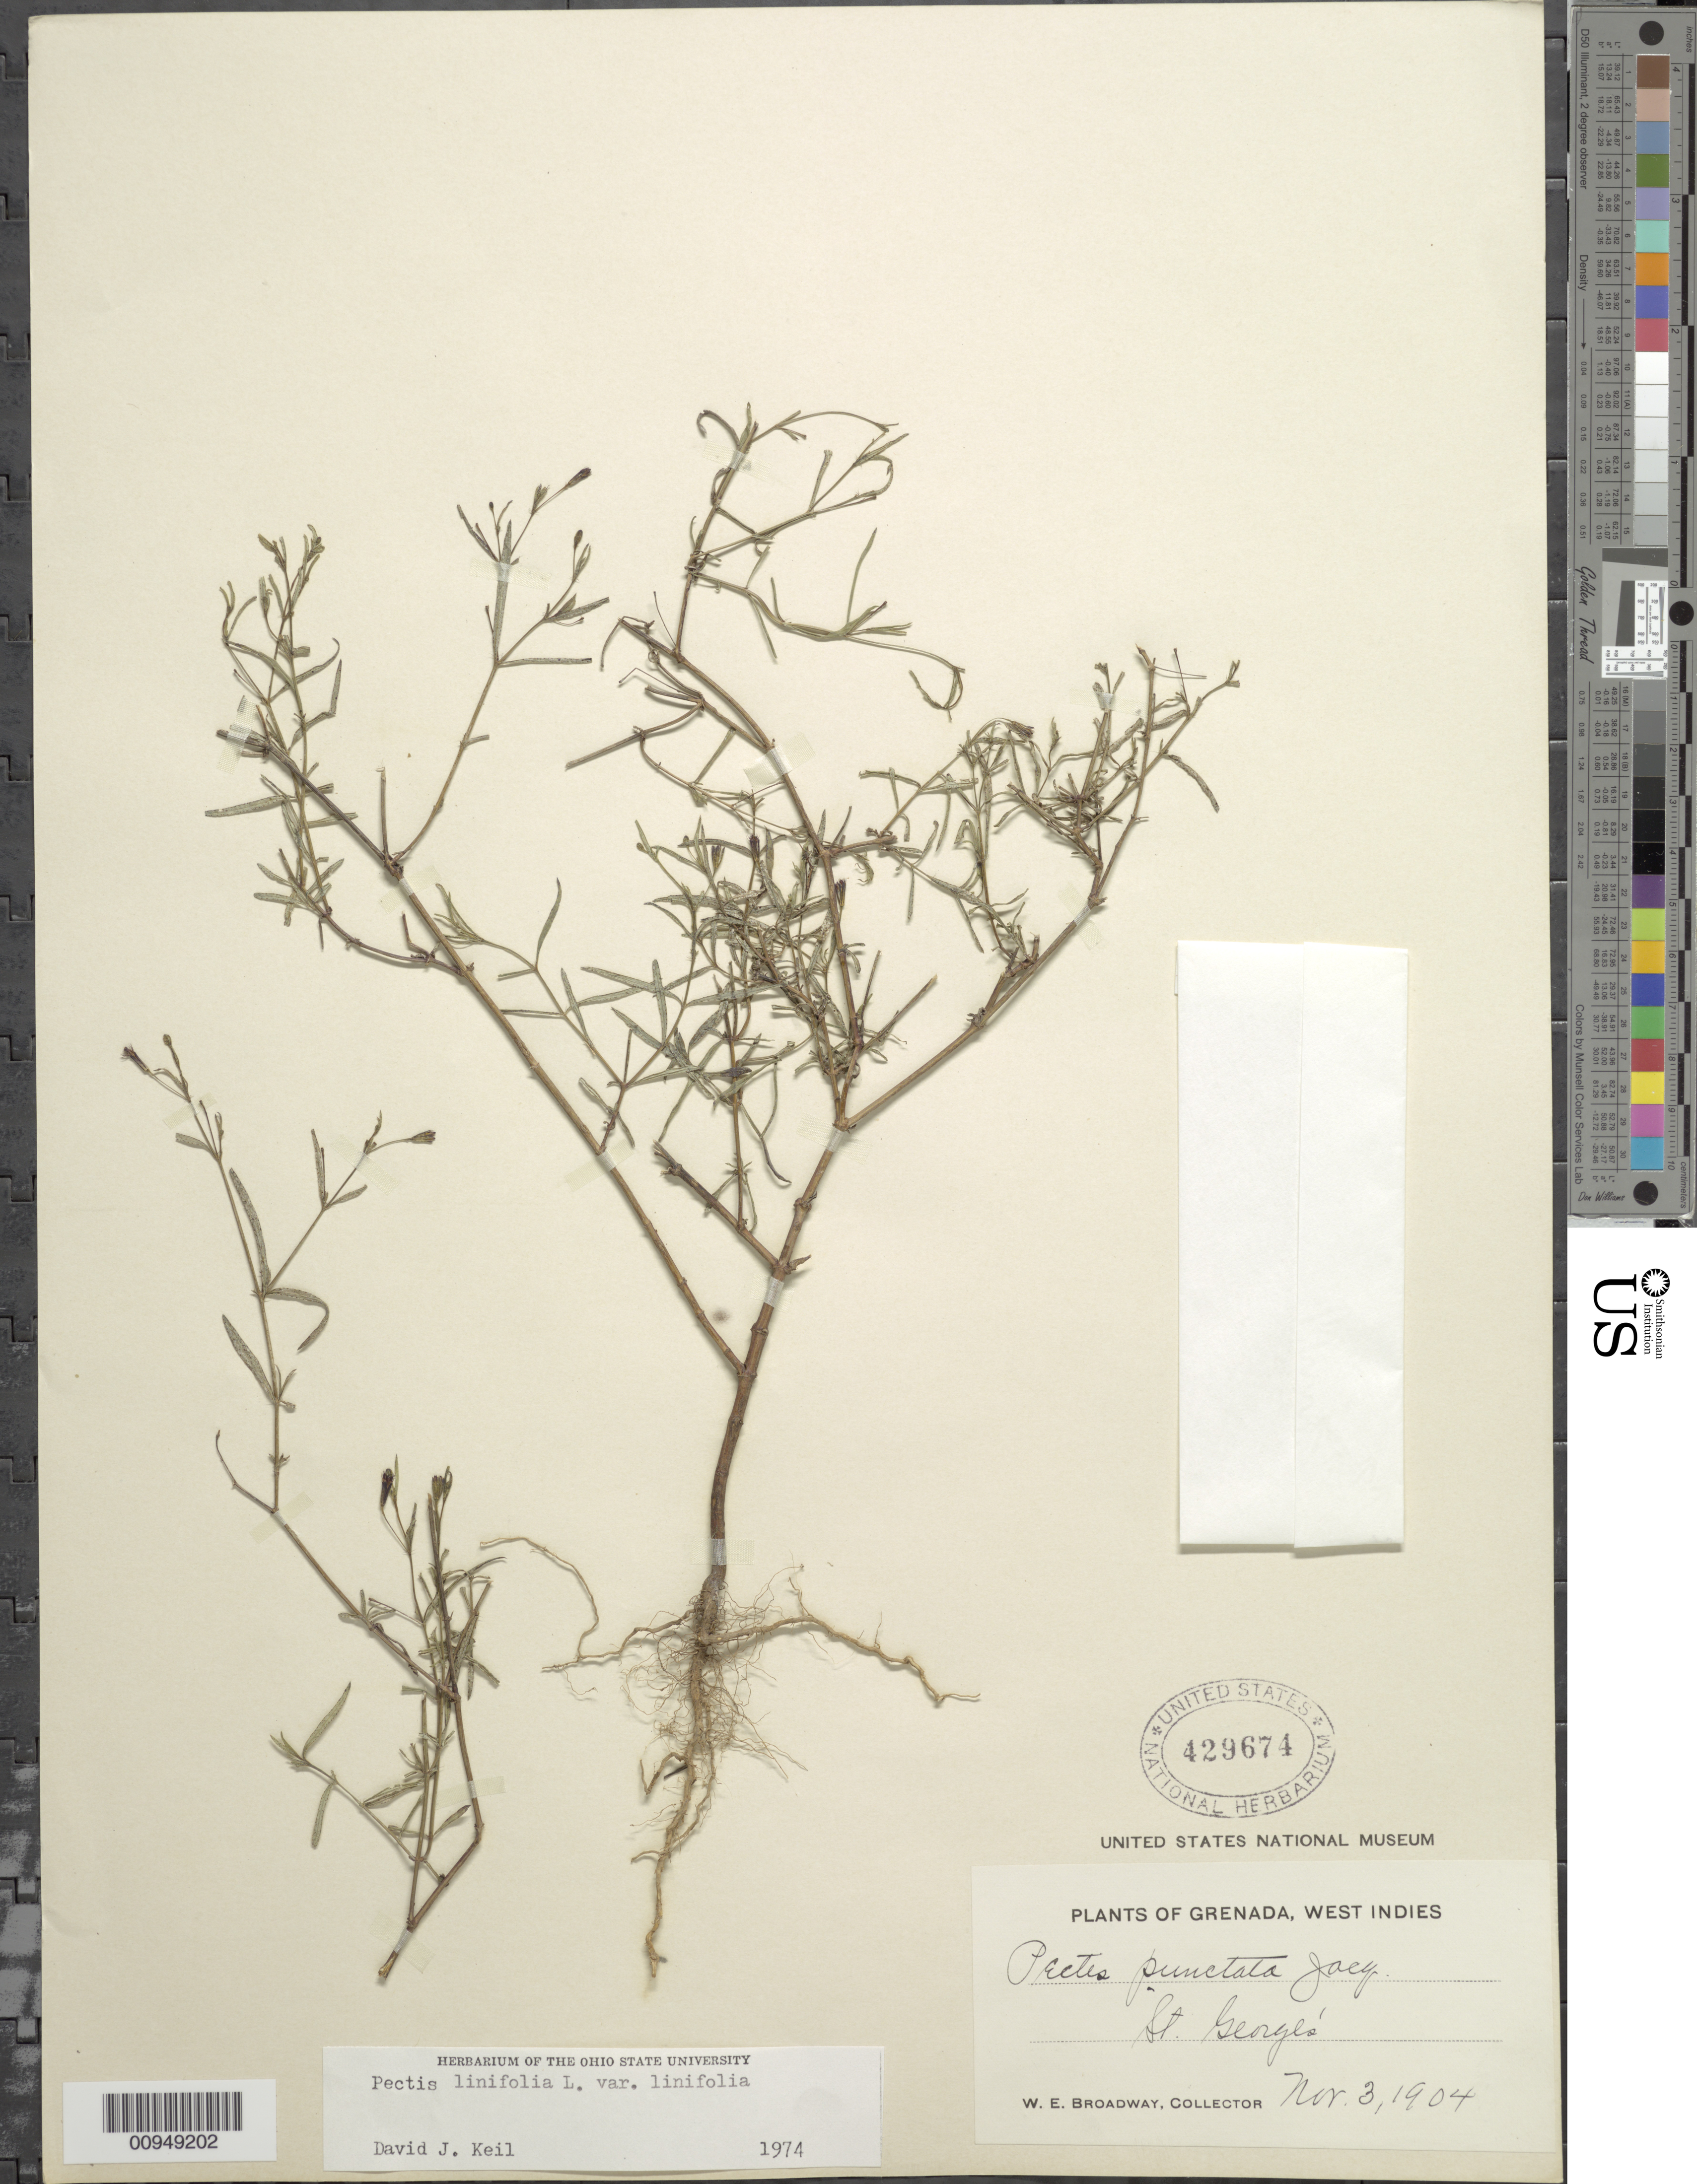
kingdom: Plantae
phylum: Tracheophyta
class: Magnoliopsida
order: Asterales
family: Asteraceae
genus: Pectis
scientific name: Pectis linifolia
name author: L.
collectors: W. E. Broadway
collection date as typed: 03 Nov 1904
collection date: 1904-11-03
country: Grenada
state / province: Saint George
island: Grenada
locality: St. George's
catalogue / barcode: US 429674